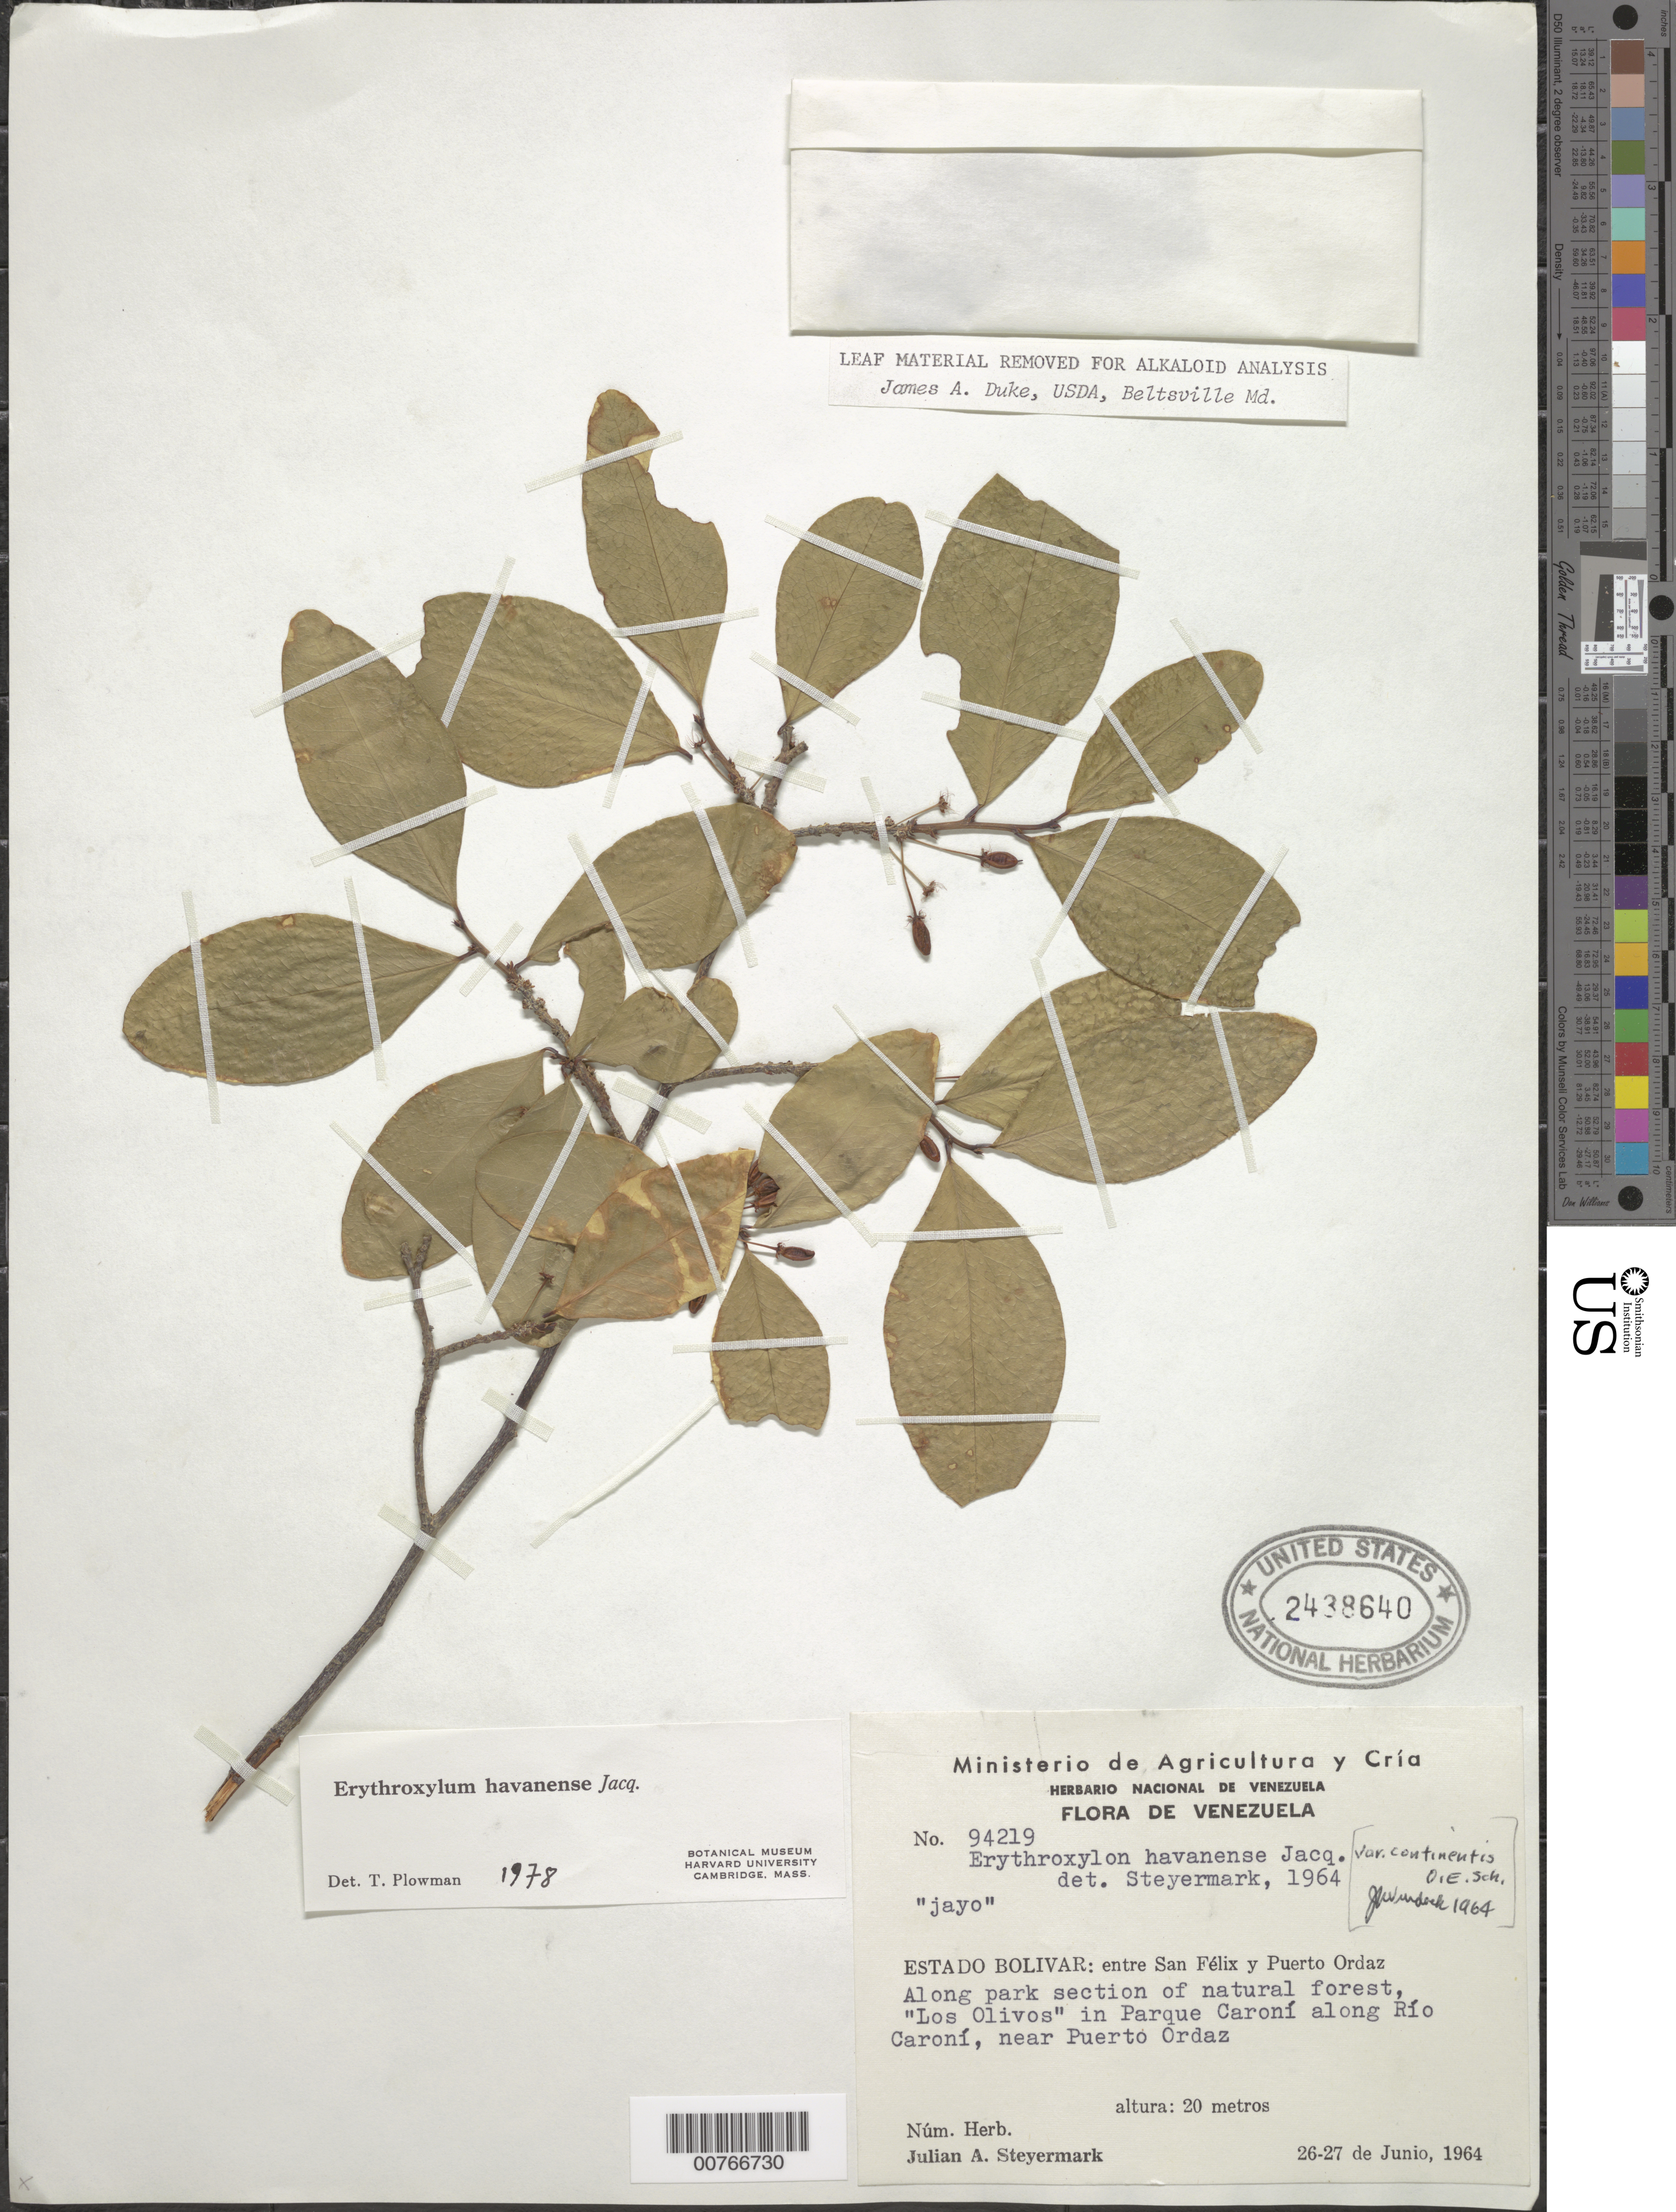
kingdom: Plantae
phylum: Tracheophyta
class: Magnoliopsida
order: Malpighiales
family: Erythroxylaceae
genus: Erythroxylum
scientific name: Erythroxylum havanense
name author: Jacq.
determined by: Plowman, Timothy C.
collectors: J. Steyermark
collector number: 94219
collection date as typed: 26-Jun-64 to 27-Jun-64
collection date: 1964-06-26/1964-06-27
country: Venezuela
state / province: Bolívar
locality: San Félix to Puerto Ordaz; "Los Olivos" (Olive trees), Parque Caroní along Río Caroní, near Puerto Ordaz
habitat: Along park section of natural forest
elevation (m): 20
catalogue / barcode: US 2438640